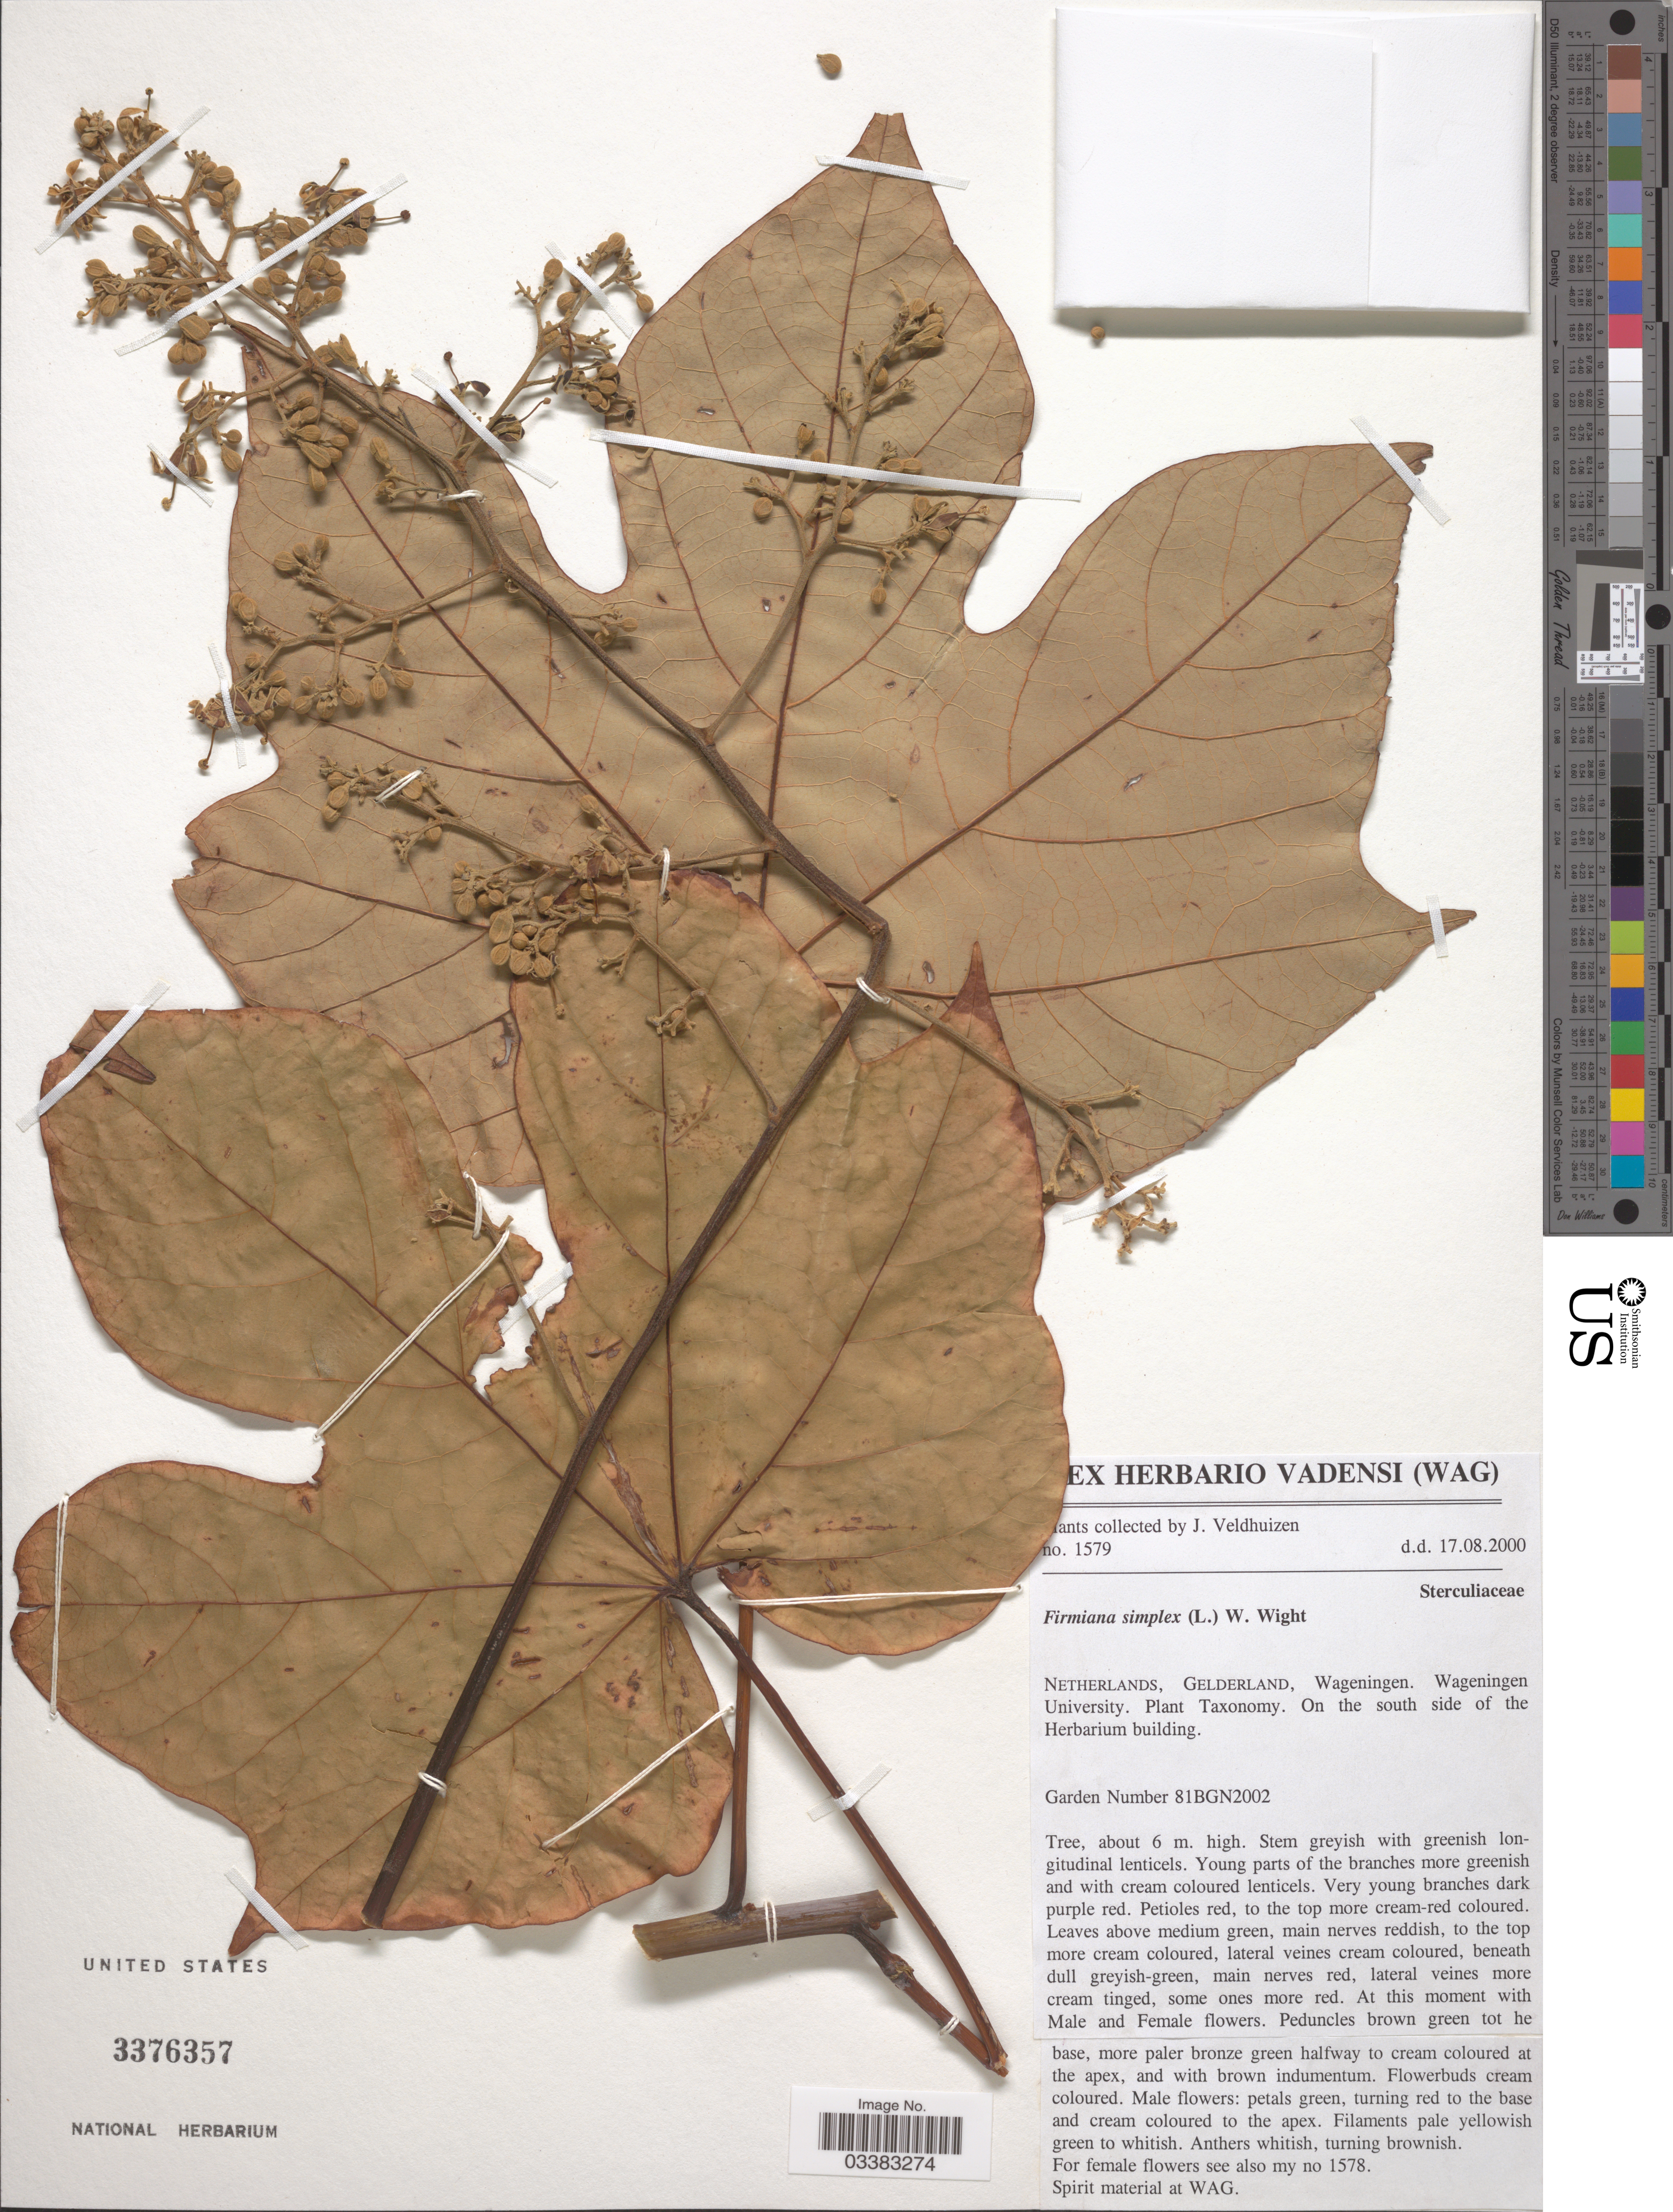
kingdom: Plantae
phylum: Tracheophyta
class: Magnoliopsida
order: Malvales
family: Malvaceae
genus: Firmiana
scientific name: Firmiana simplex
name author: (L.) W. Wight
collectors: J. Veldhuizen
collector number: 1579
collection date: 2000-08-17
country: Netherlands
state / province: Gelderland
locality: Wageningen. Wageningen University. Plant Taxonomy. On the south side of the Herbarium building.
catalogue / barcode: US 3376357